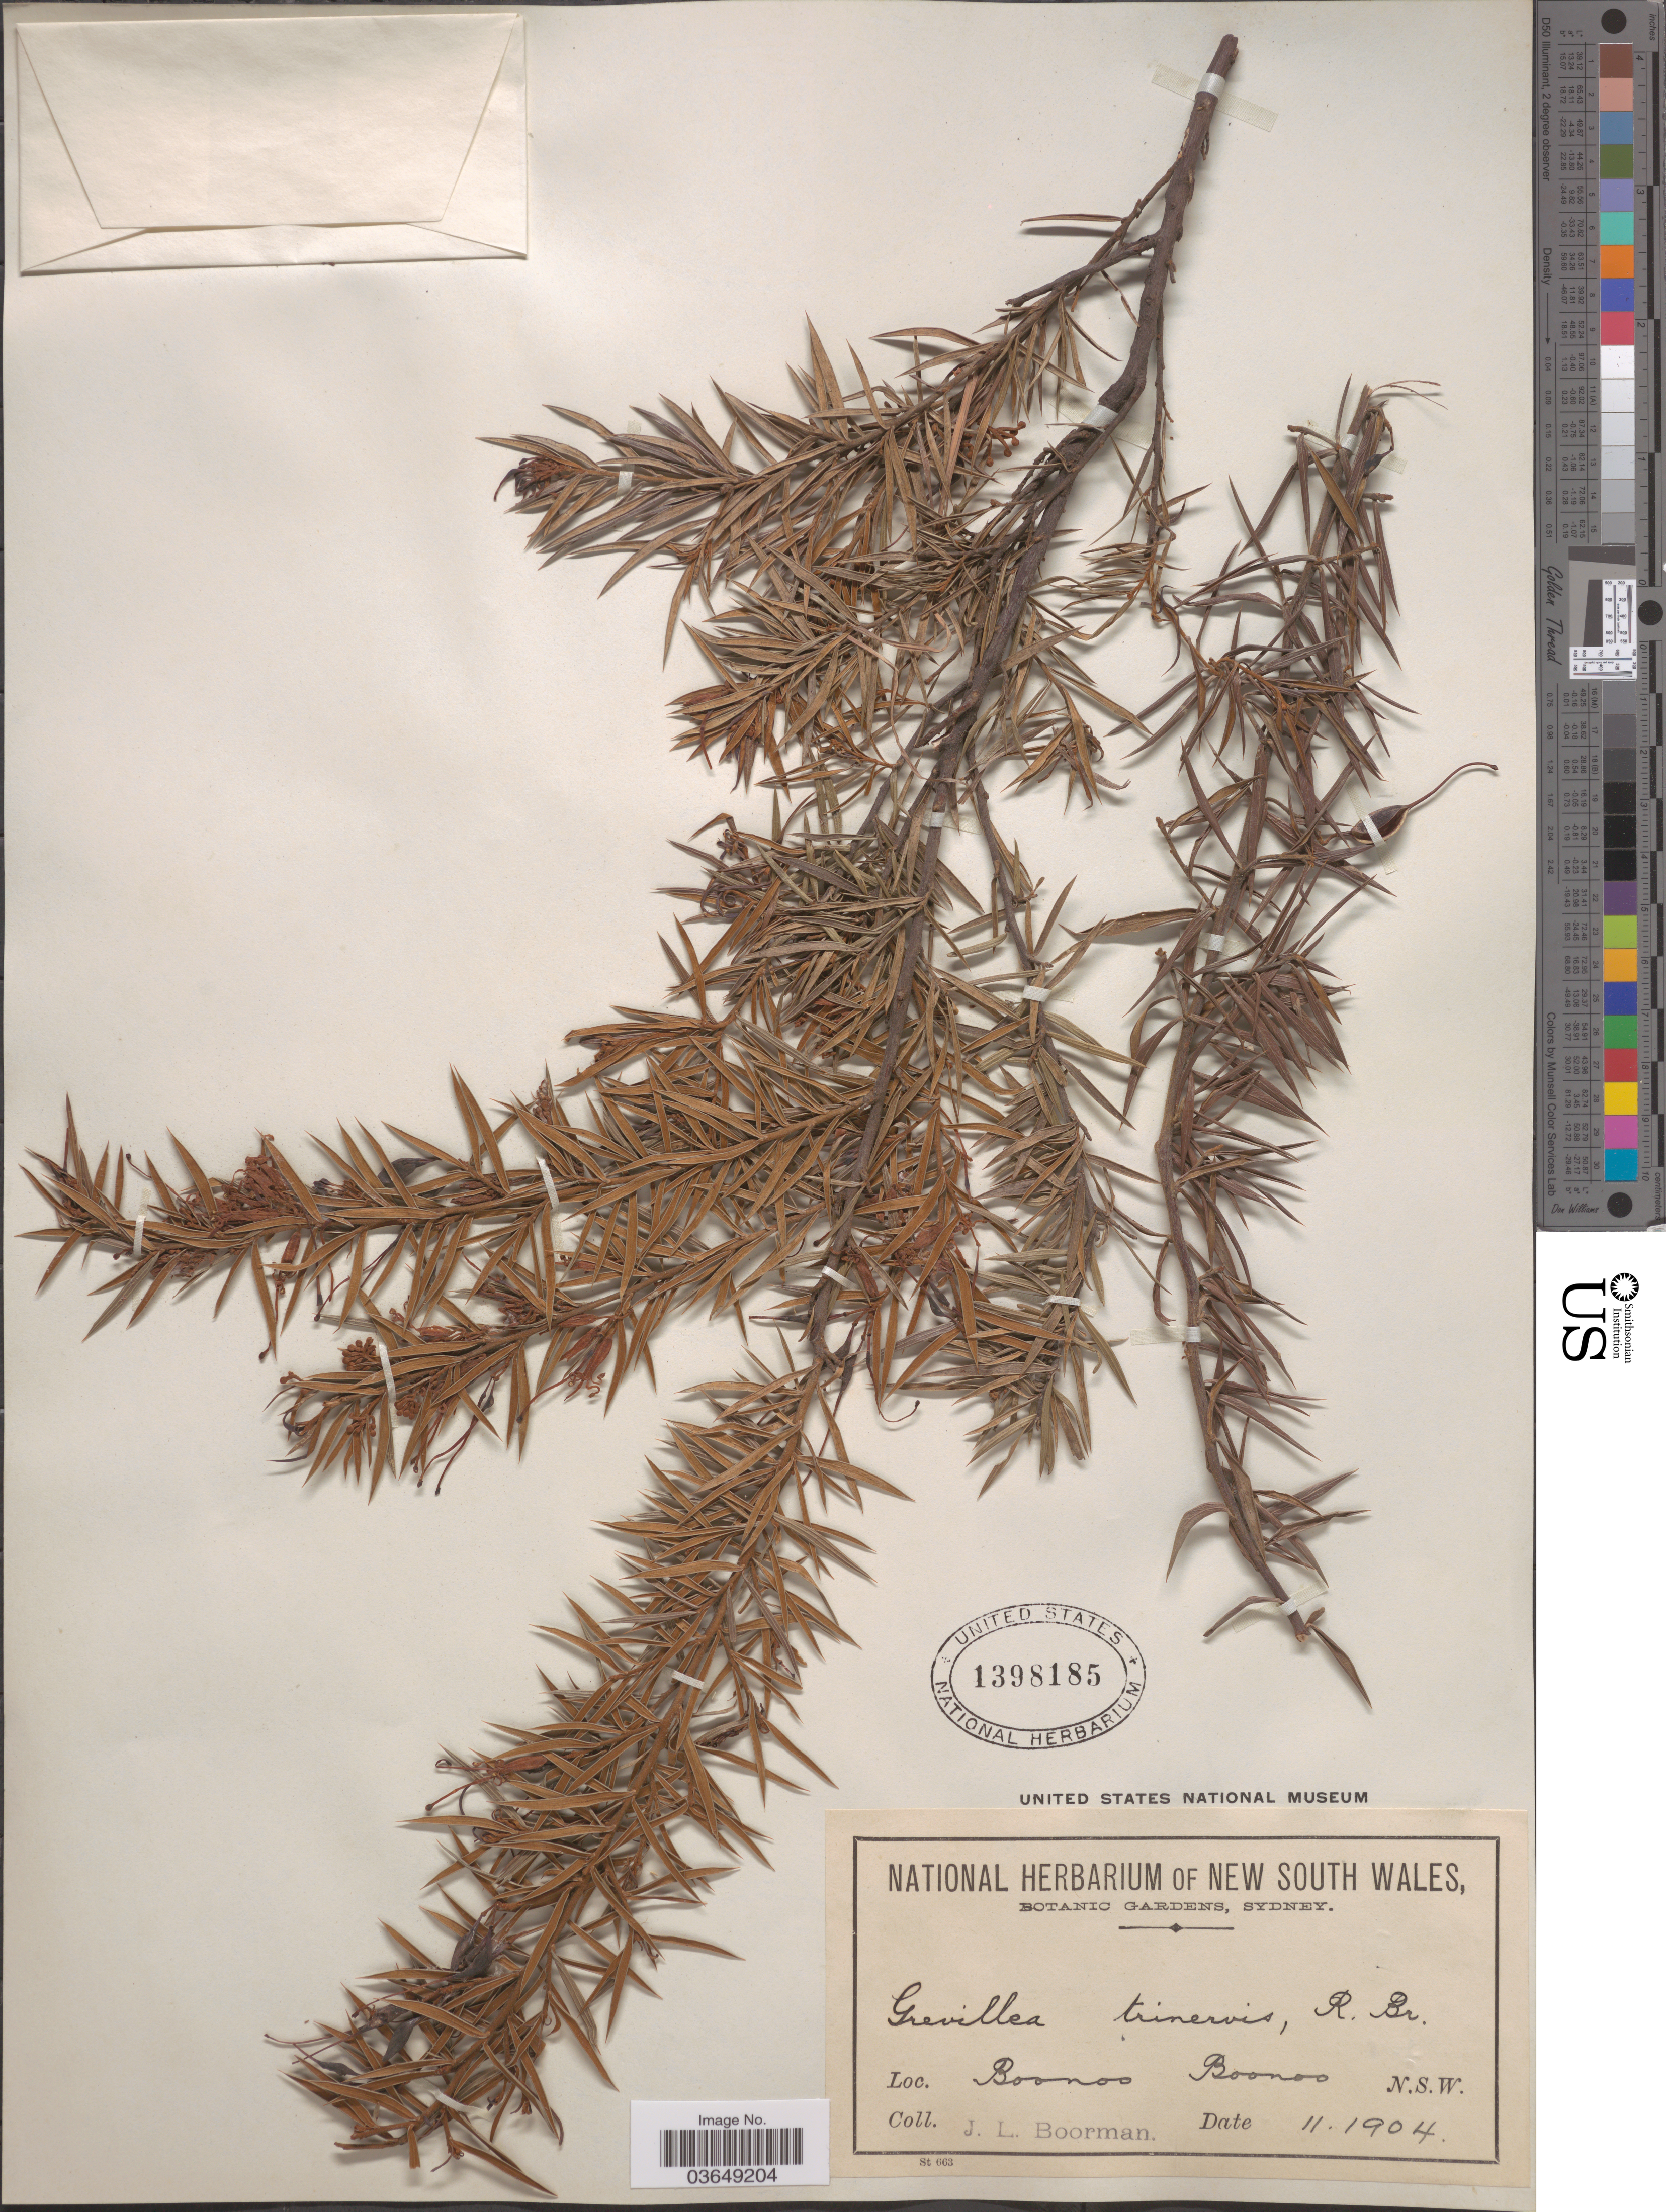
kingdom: Plantae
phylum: Tracheophyta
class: Magnoliopsida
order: Proteales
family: Proteaceae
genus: Grevillea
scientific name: Grevillea trinervis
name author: R. Br.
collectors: J. Boorman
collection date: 1904-11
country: Australia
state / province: New South Wales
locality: Boonoo Boonoo.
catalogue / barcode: US 1398185